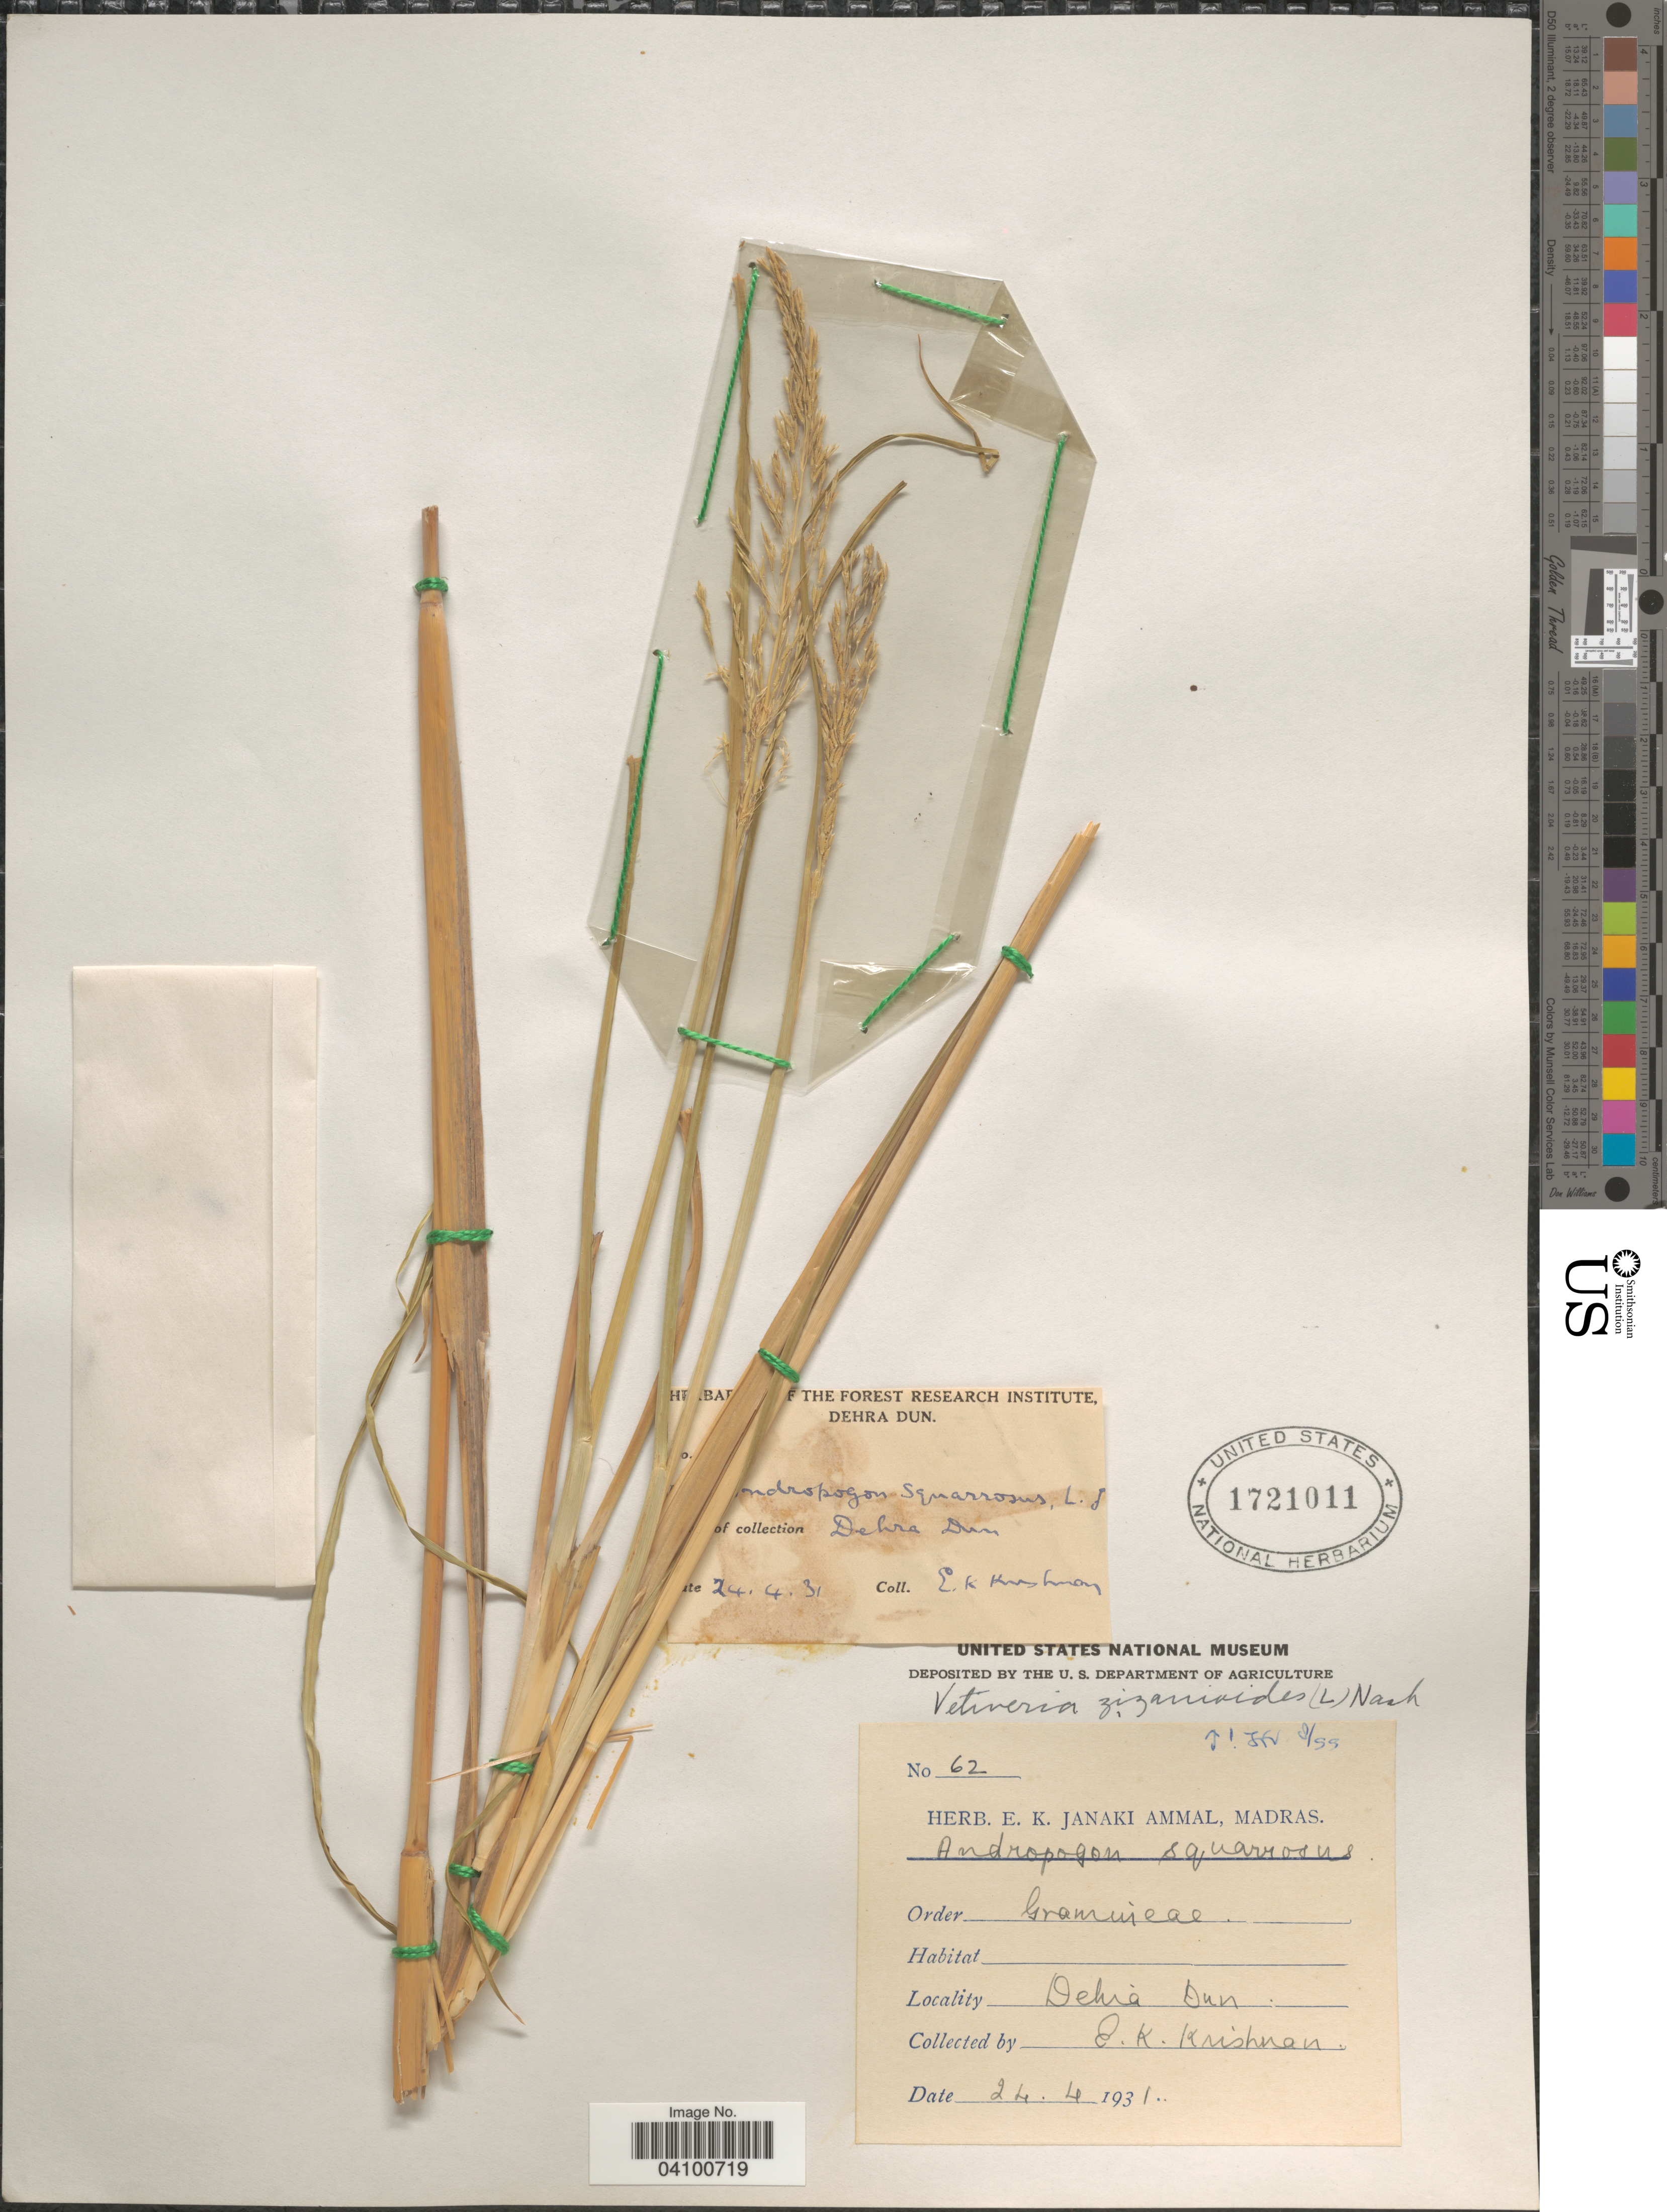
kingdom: Plantae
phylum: Tracheophyta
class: Liliopsida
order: Poales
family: Poaceae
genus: Chrysopogon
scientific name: Chrysopogon zizanioides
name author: (L.) Roberty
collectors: E. Krishnan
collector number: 62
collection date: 1931-04-24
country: India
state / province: Uttarakhand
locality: Dehra Dun.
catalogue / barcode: US 1721011